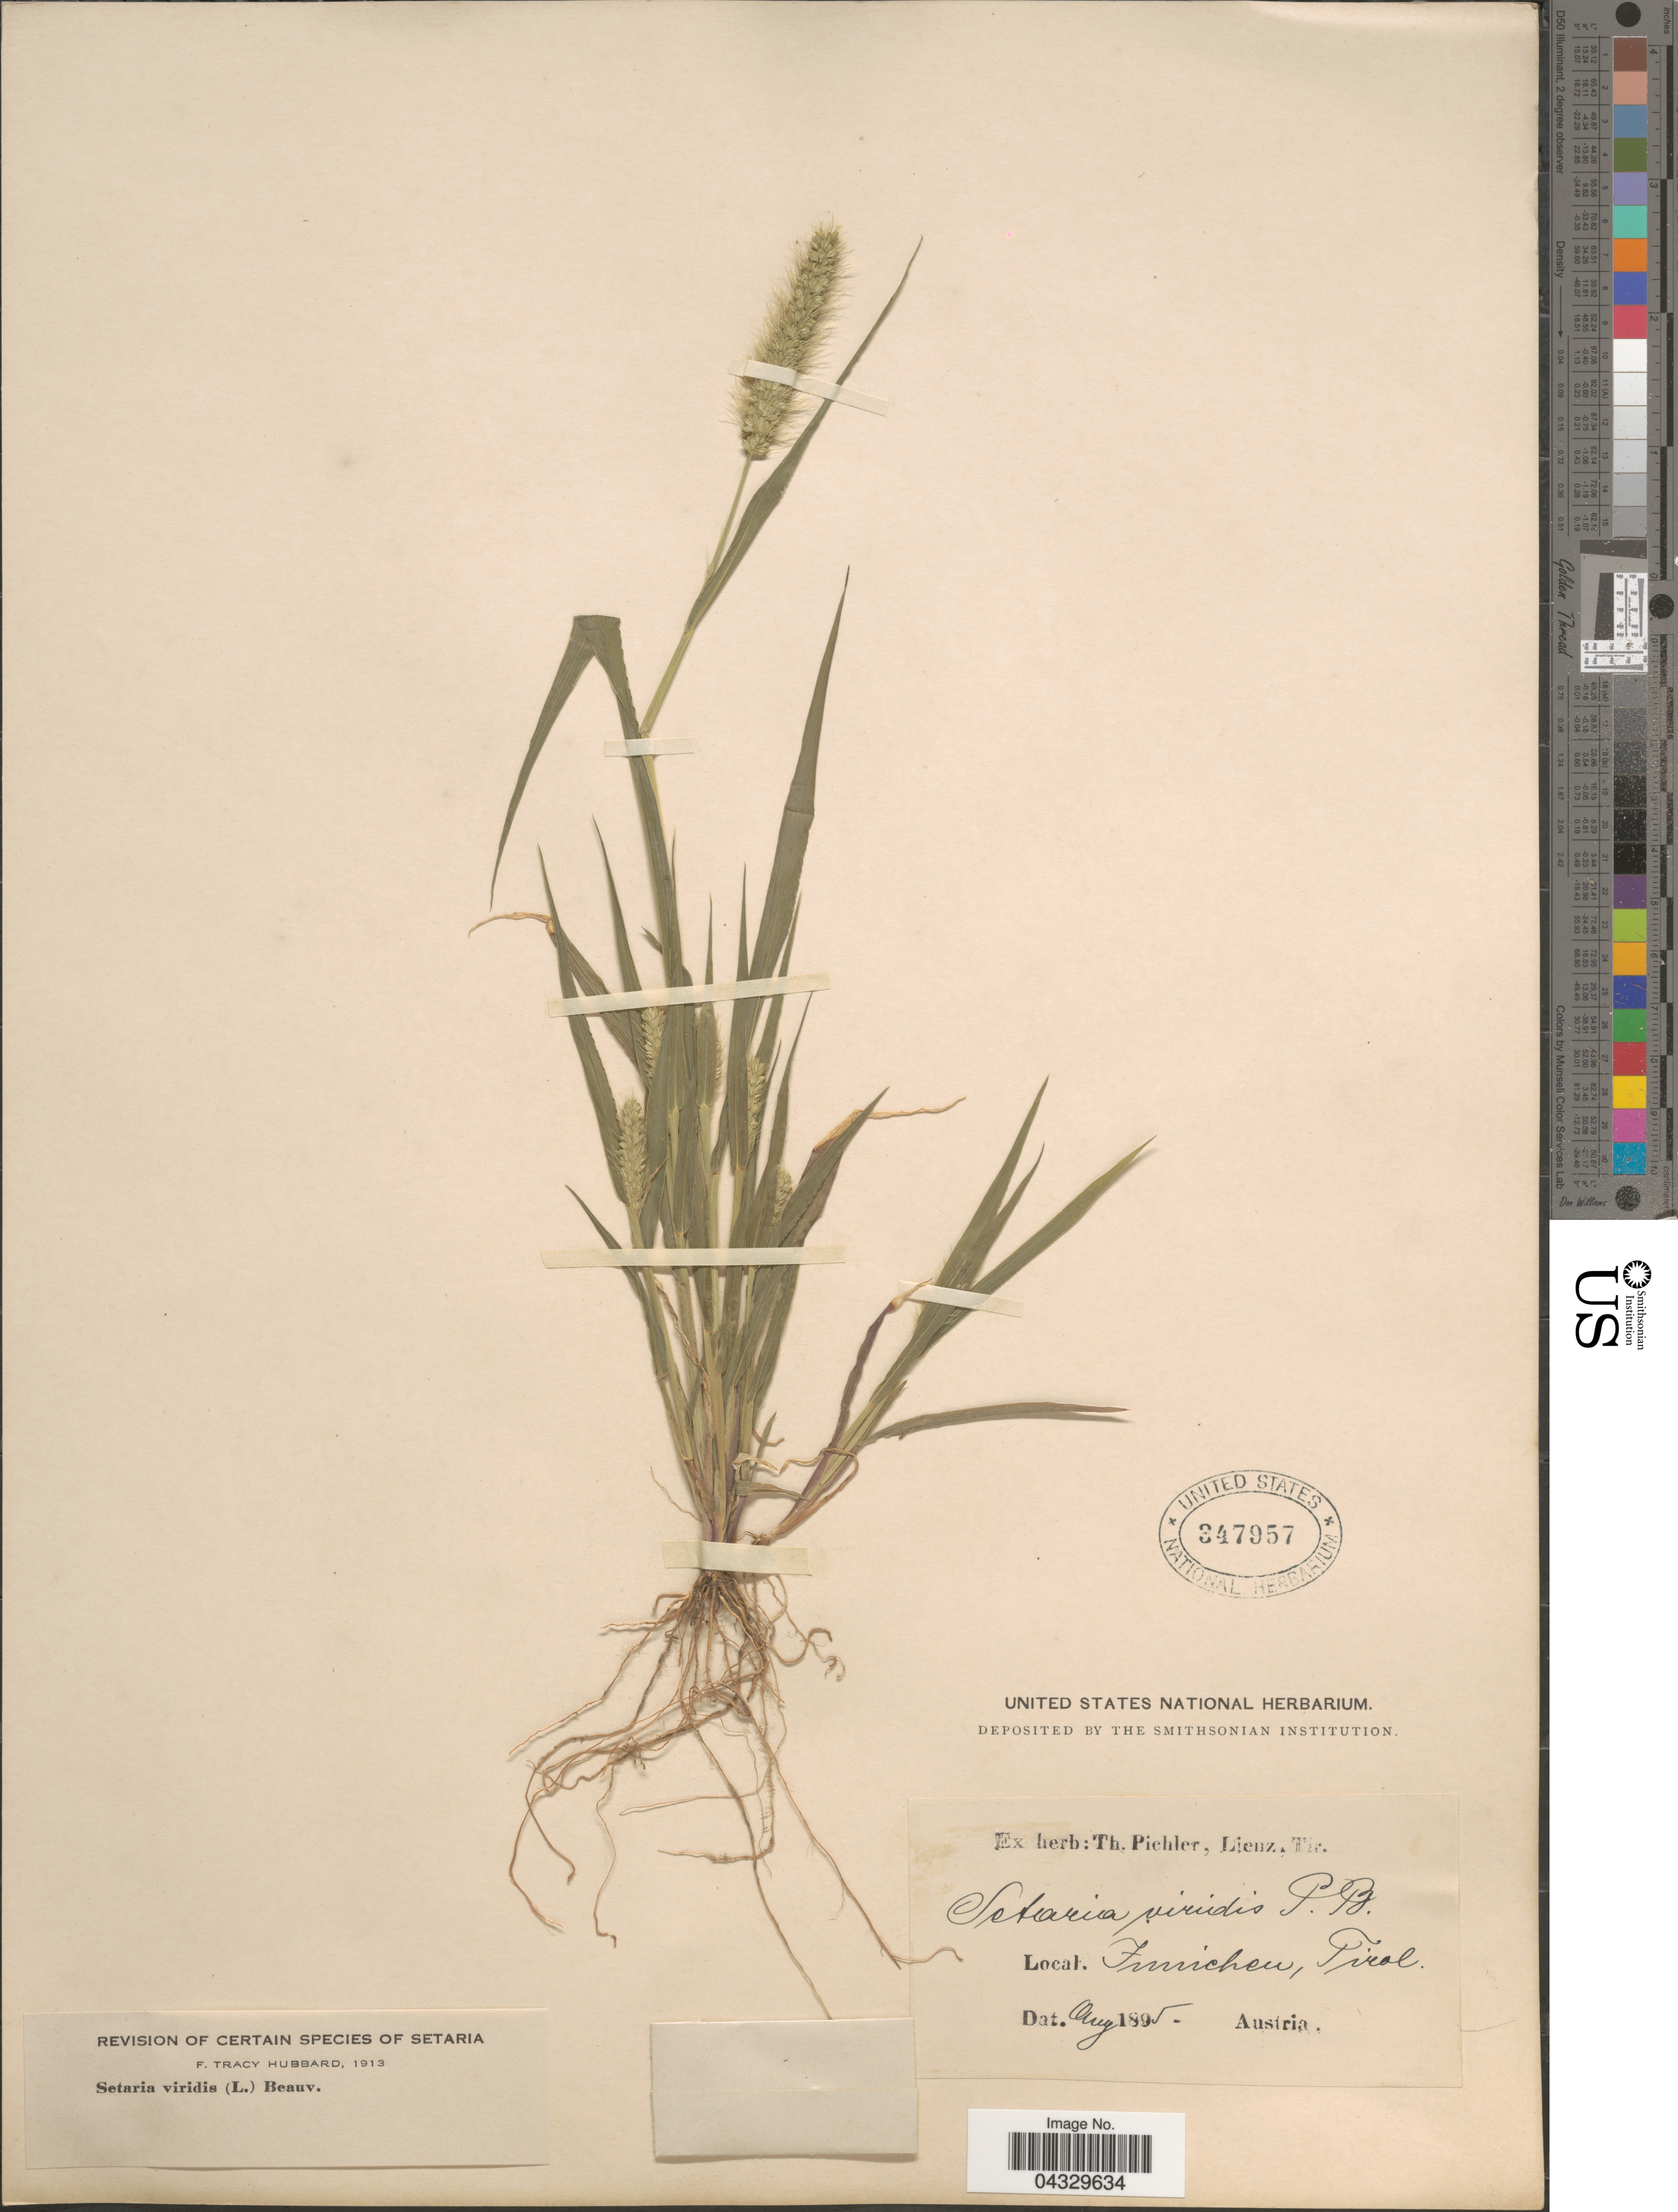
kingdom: Plantae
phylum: Tracheophyta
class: Liliopsida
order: Poales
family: Poaceae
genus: Setaria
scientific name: Setaria viridis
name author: (L.) P. Beauv.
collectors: Lienz, T.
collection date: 1895-08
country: Austria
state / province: Tirol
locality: Funichen.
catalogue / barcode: US 347957